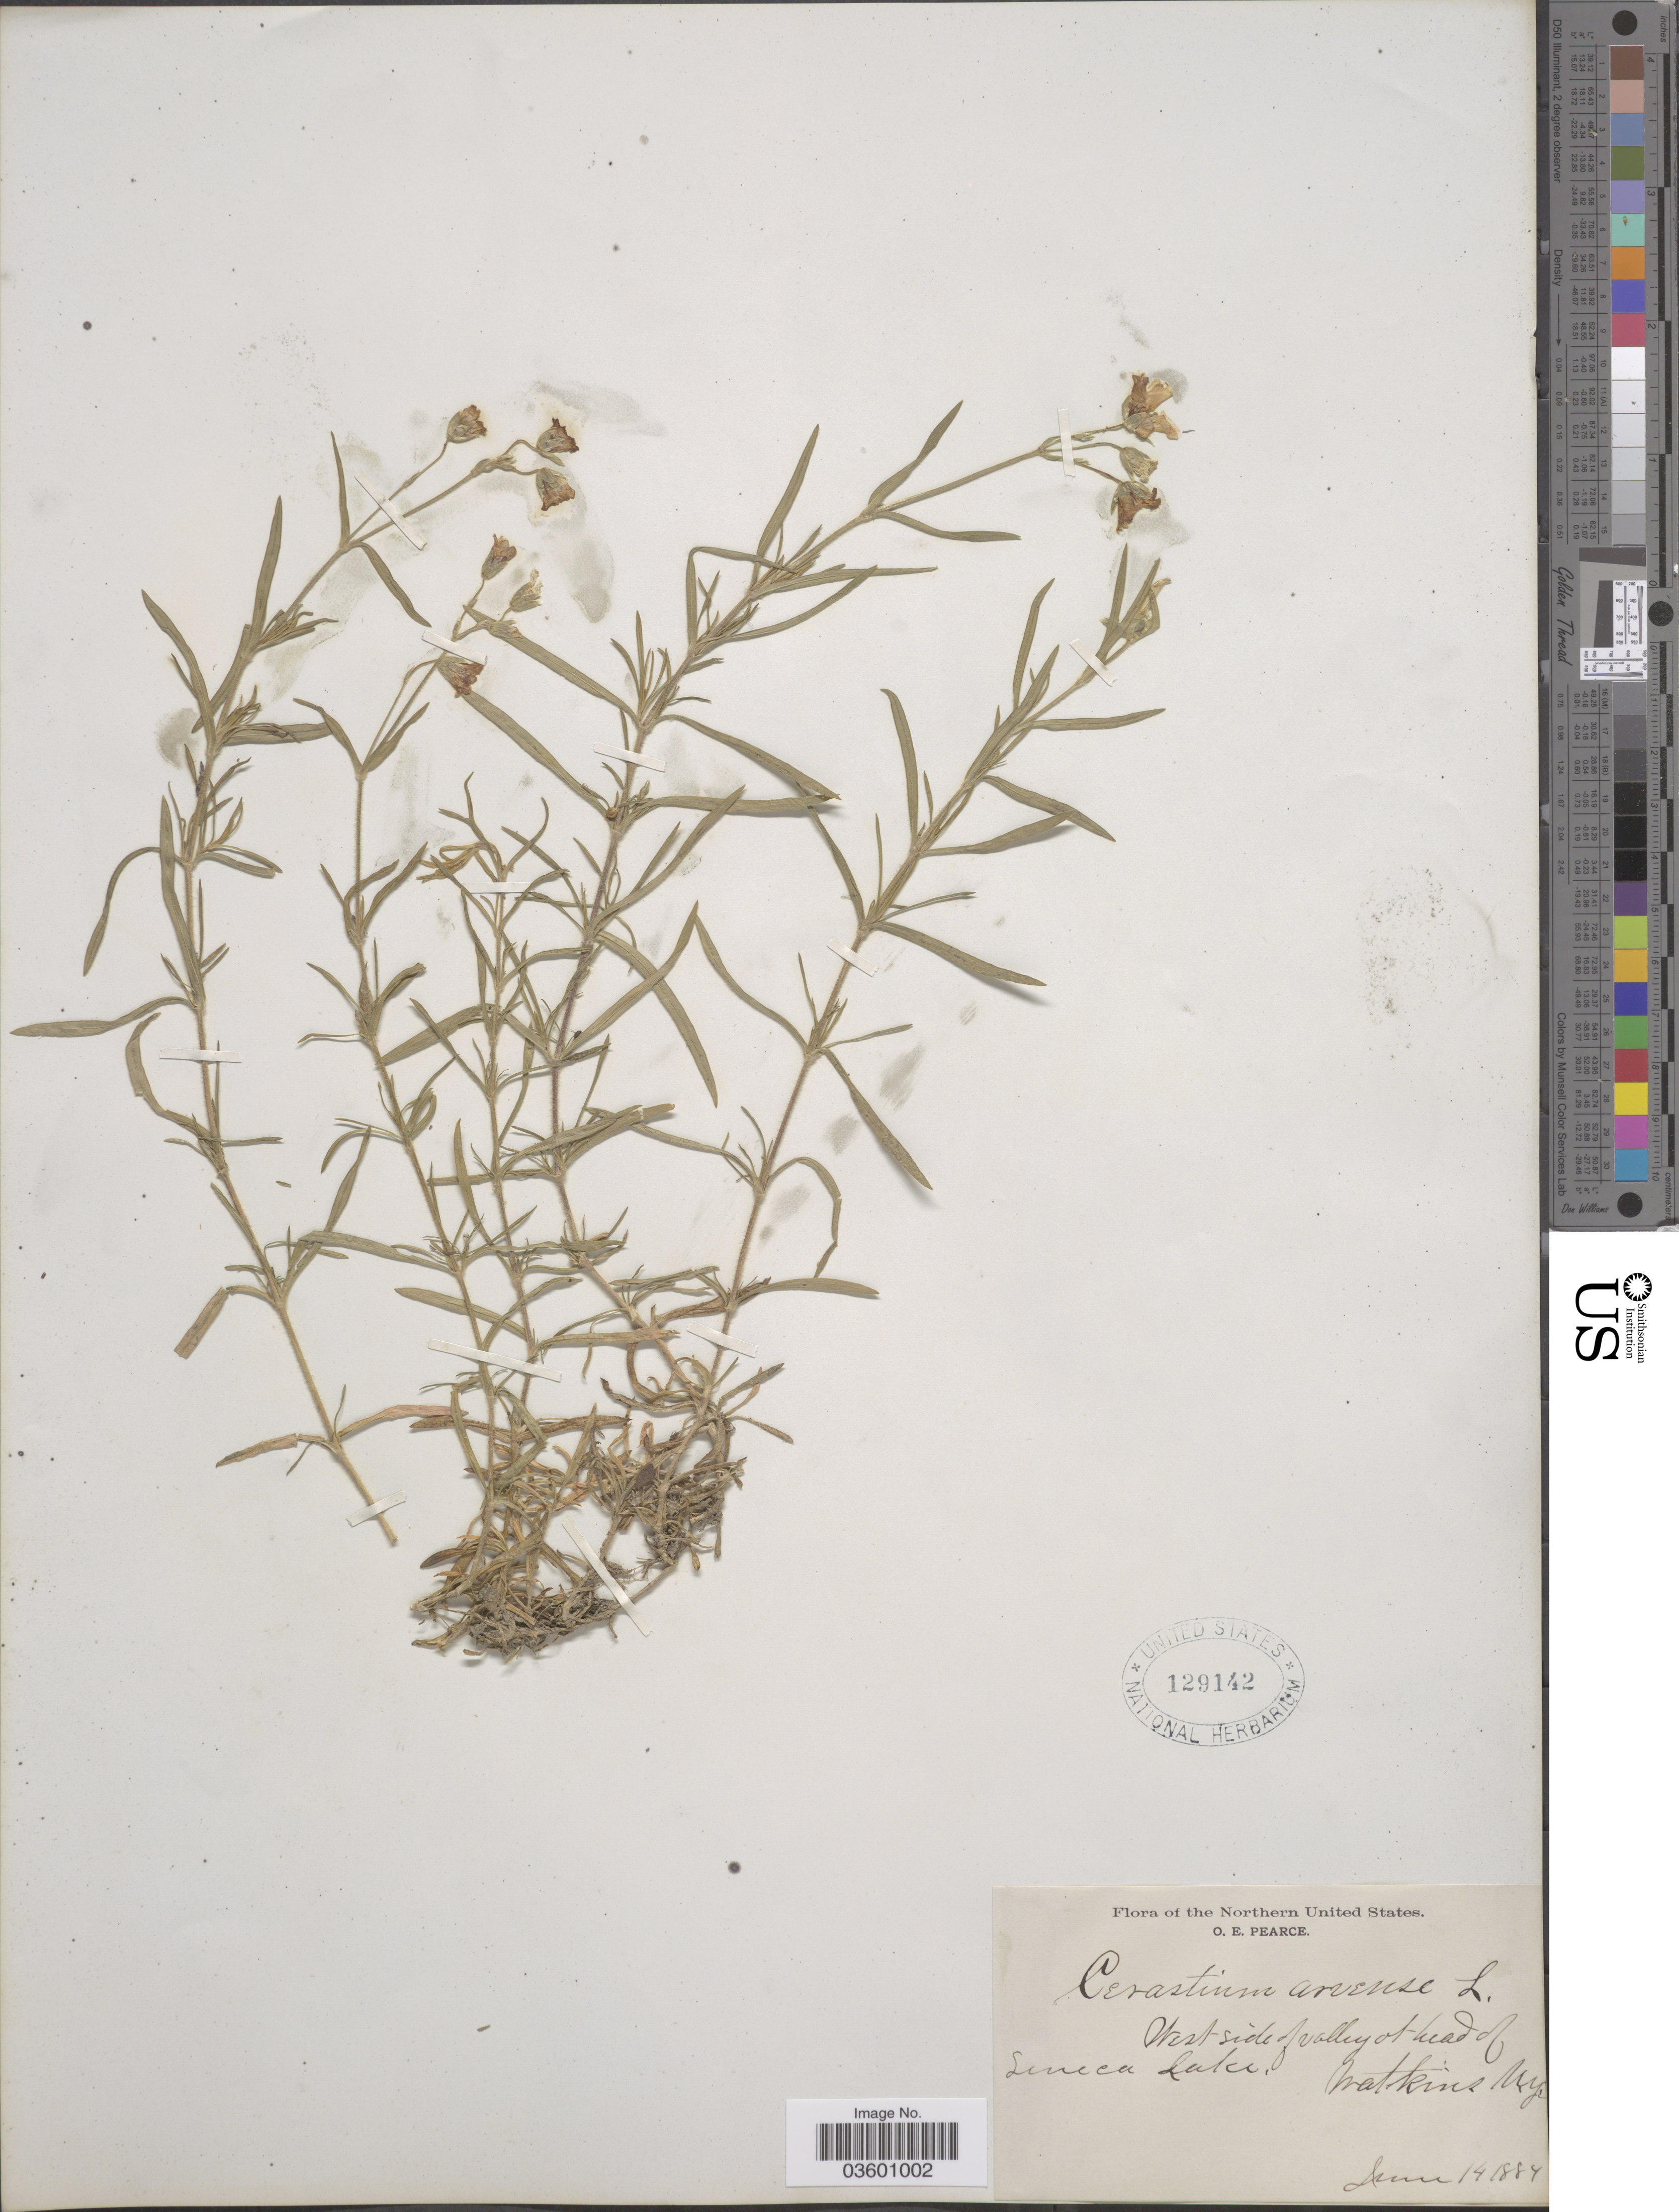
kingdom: Plantae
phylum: Tracheophyta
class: Magnoliopsida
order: Caryophyllales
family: Caryophyllaceae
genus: Cerastium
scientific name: Cerastium arvense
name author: L.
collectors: O. E. Pearce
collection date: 1884-06-14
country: United States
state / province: New York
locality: Northern United States. West side of valley of head of Seneca Lake. Watkins.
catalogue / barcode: US 129142